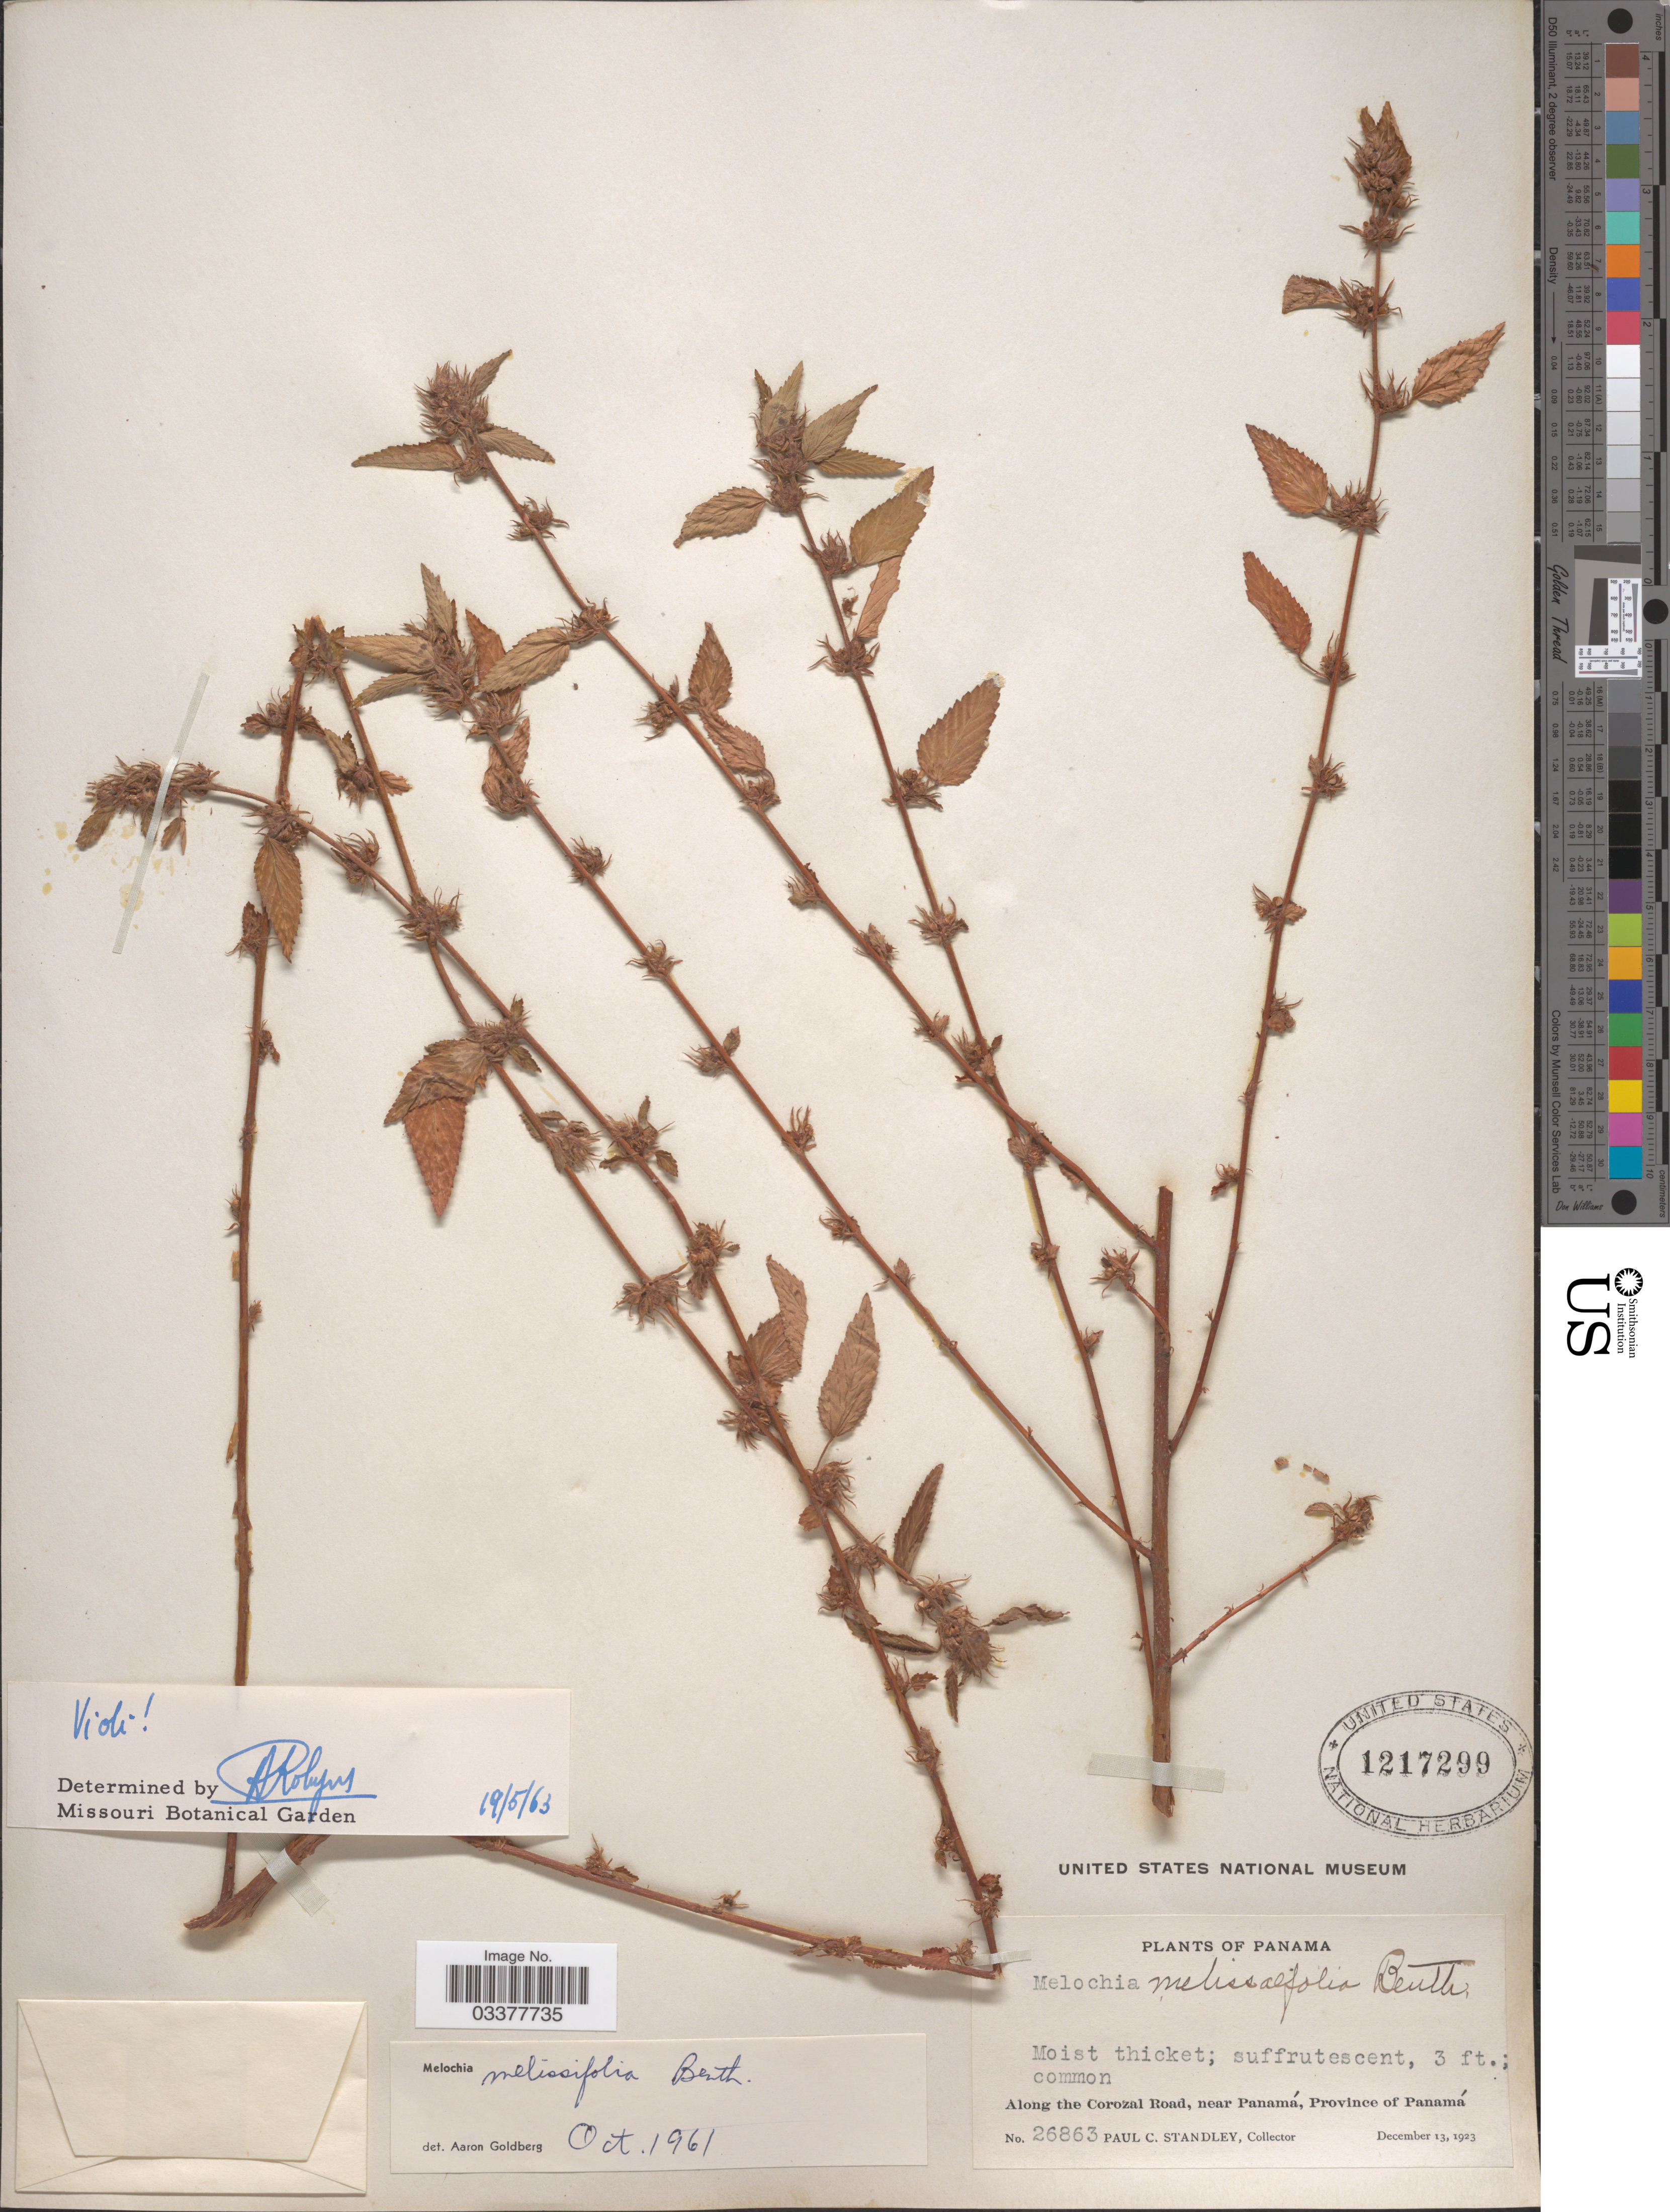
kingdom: Plantae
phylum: Tracheophyta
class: Magnoliopsida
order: Malvales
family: Malvaceae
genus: Melochia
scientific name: Melochia melissifolia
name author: Benth.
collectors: P. C. Standley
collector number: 26863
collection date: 1923-12-13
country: Panama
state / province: Panamá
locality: Along the Corozal Road, near Panamá.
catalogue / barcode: US 1217299